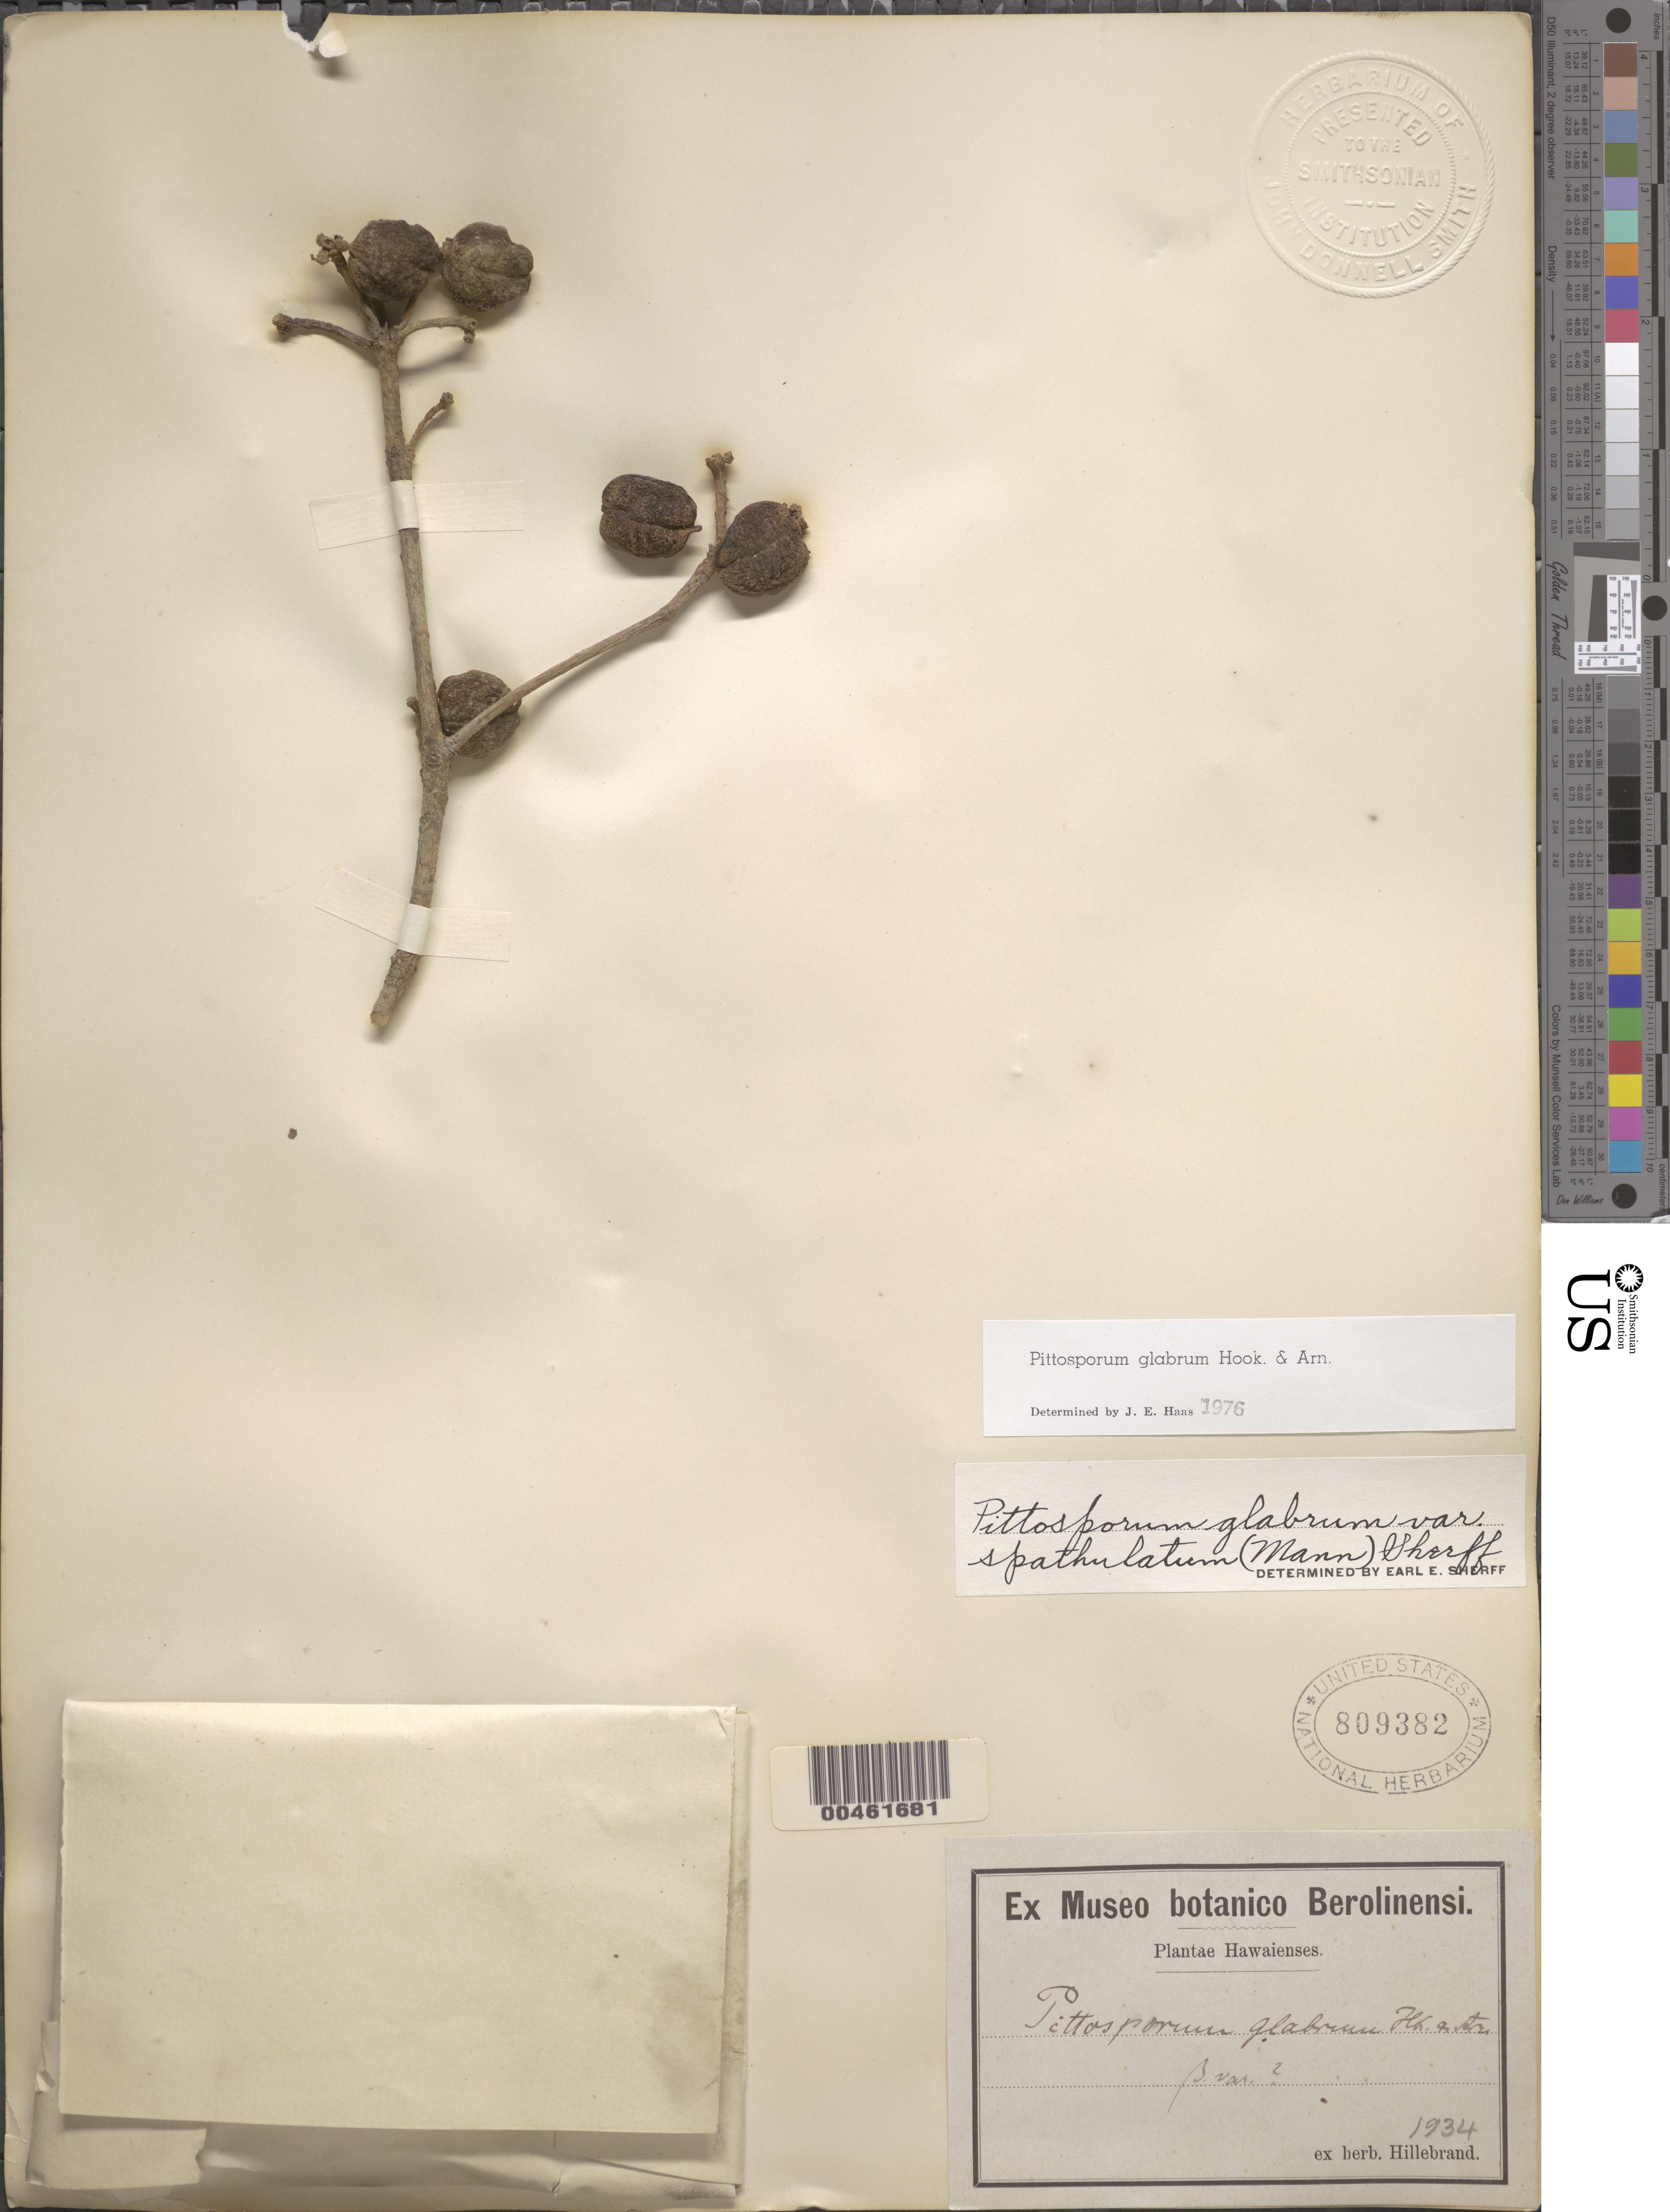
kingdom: Plantae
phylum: Tracheophyta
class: Magnoliopsida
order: Apiales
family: Pittosporaceae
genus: Pittosporum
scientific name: Pittosporum glabrum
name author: Hook. & Arn.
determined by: Haas, J. E.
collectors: W. Hillebrand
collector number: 1934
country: United States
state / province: Hawaii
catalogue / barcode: US 809382